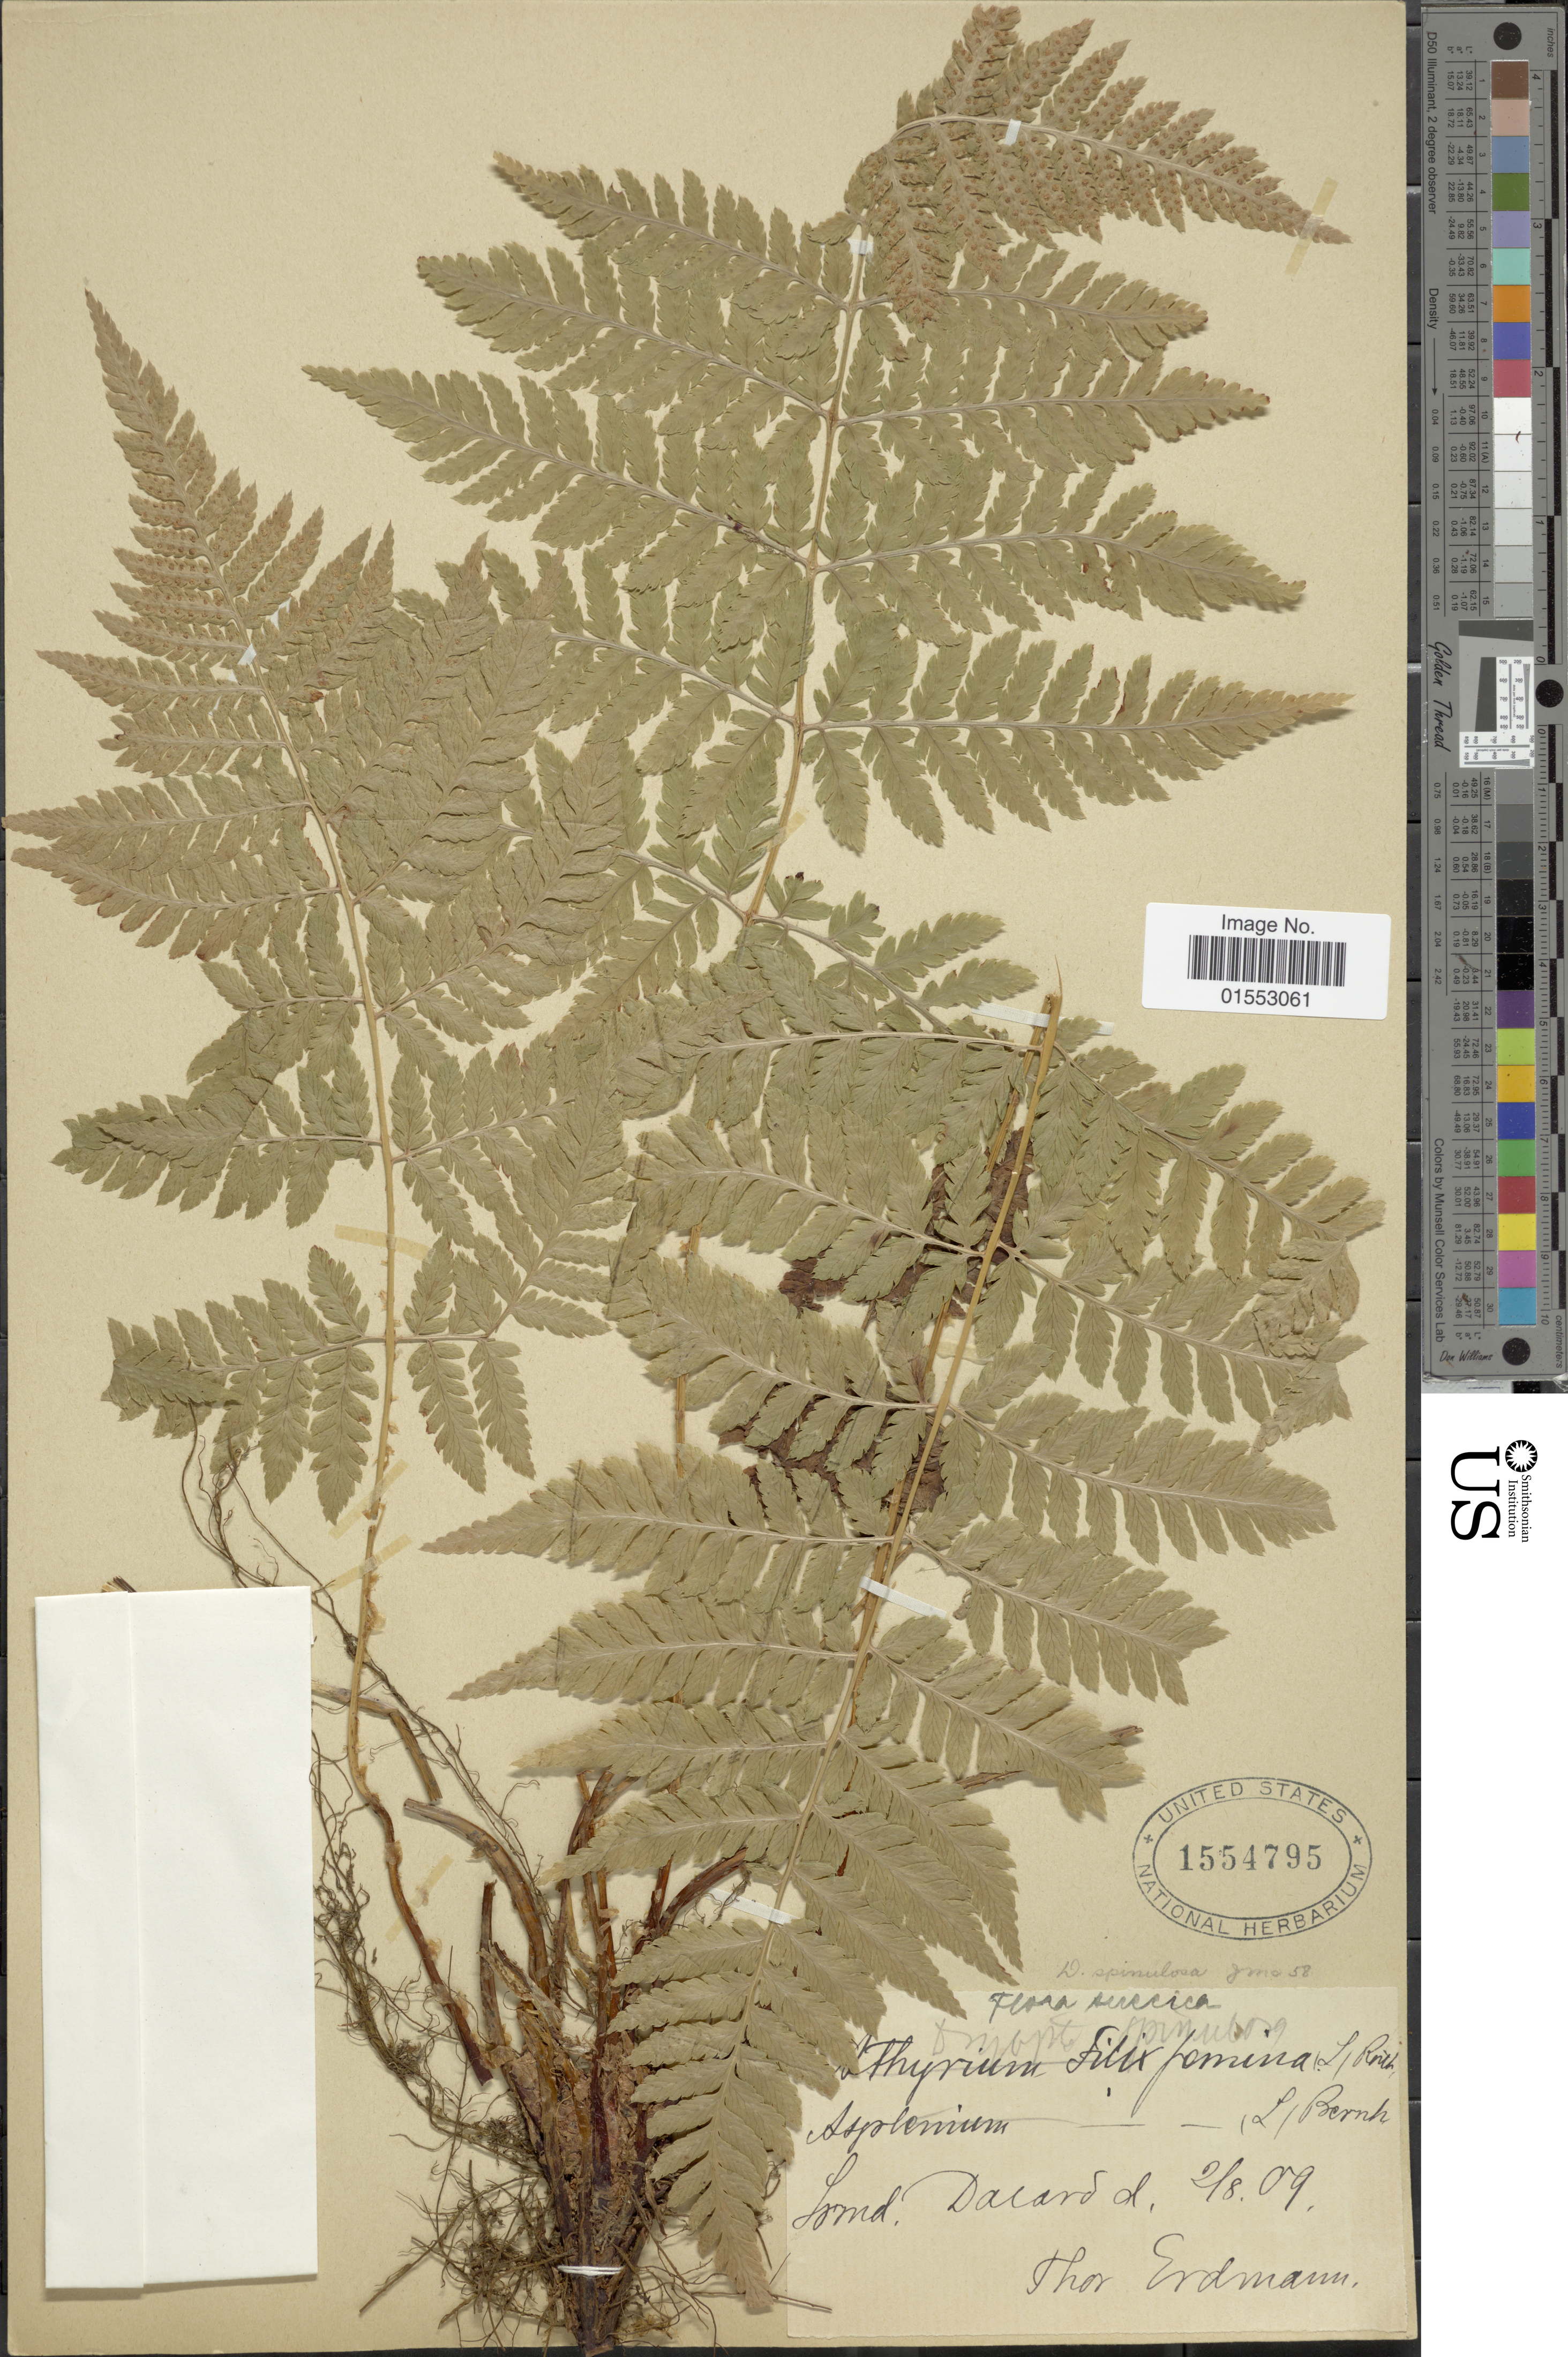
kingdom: Plantae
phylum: Tracheophyta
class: Polypodiopsida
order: Polypodiales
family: Dryopteridaceae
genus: Dryopteris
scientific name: Dryopteris carthusiana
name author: (Villars) H.P. Fuchs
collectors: T. Erdmann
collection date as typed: Transcribed d/m/y: 2/8/9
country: Sweden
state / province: Stockholm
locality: Smd, Dalarö.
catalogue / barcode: US 1554795